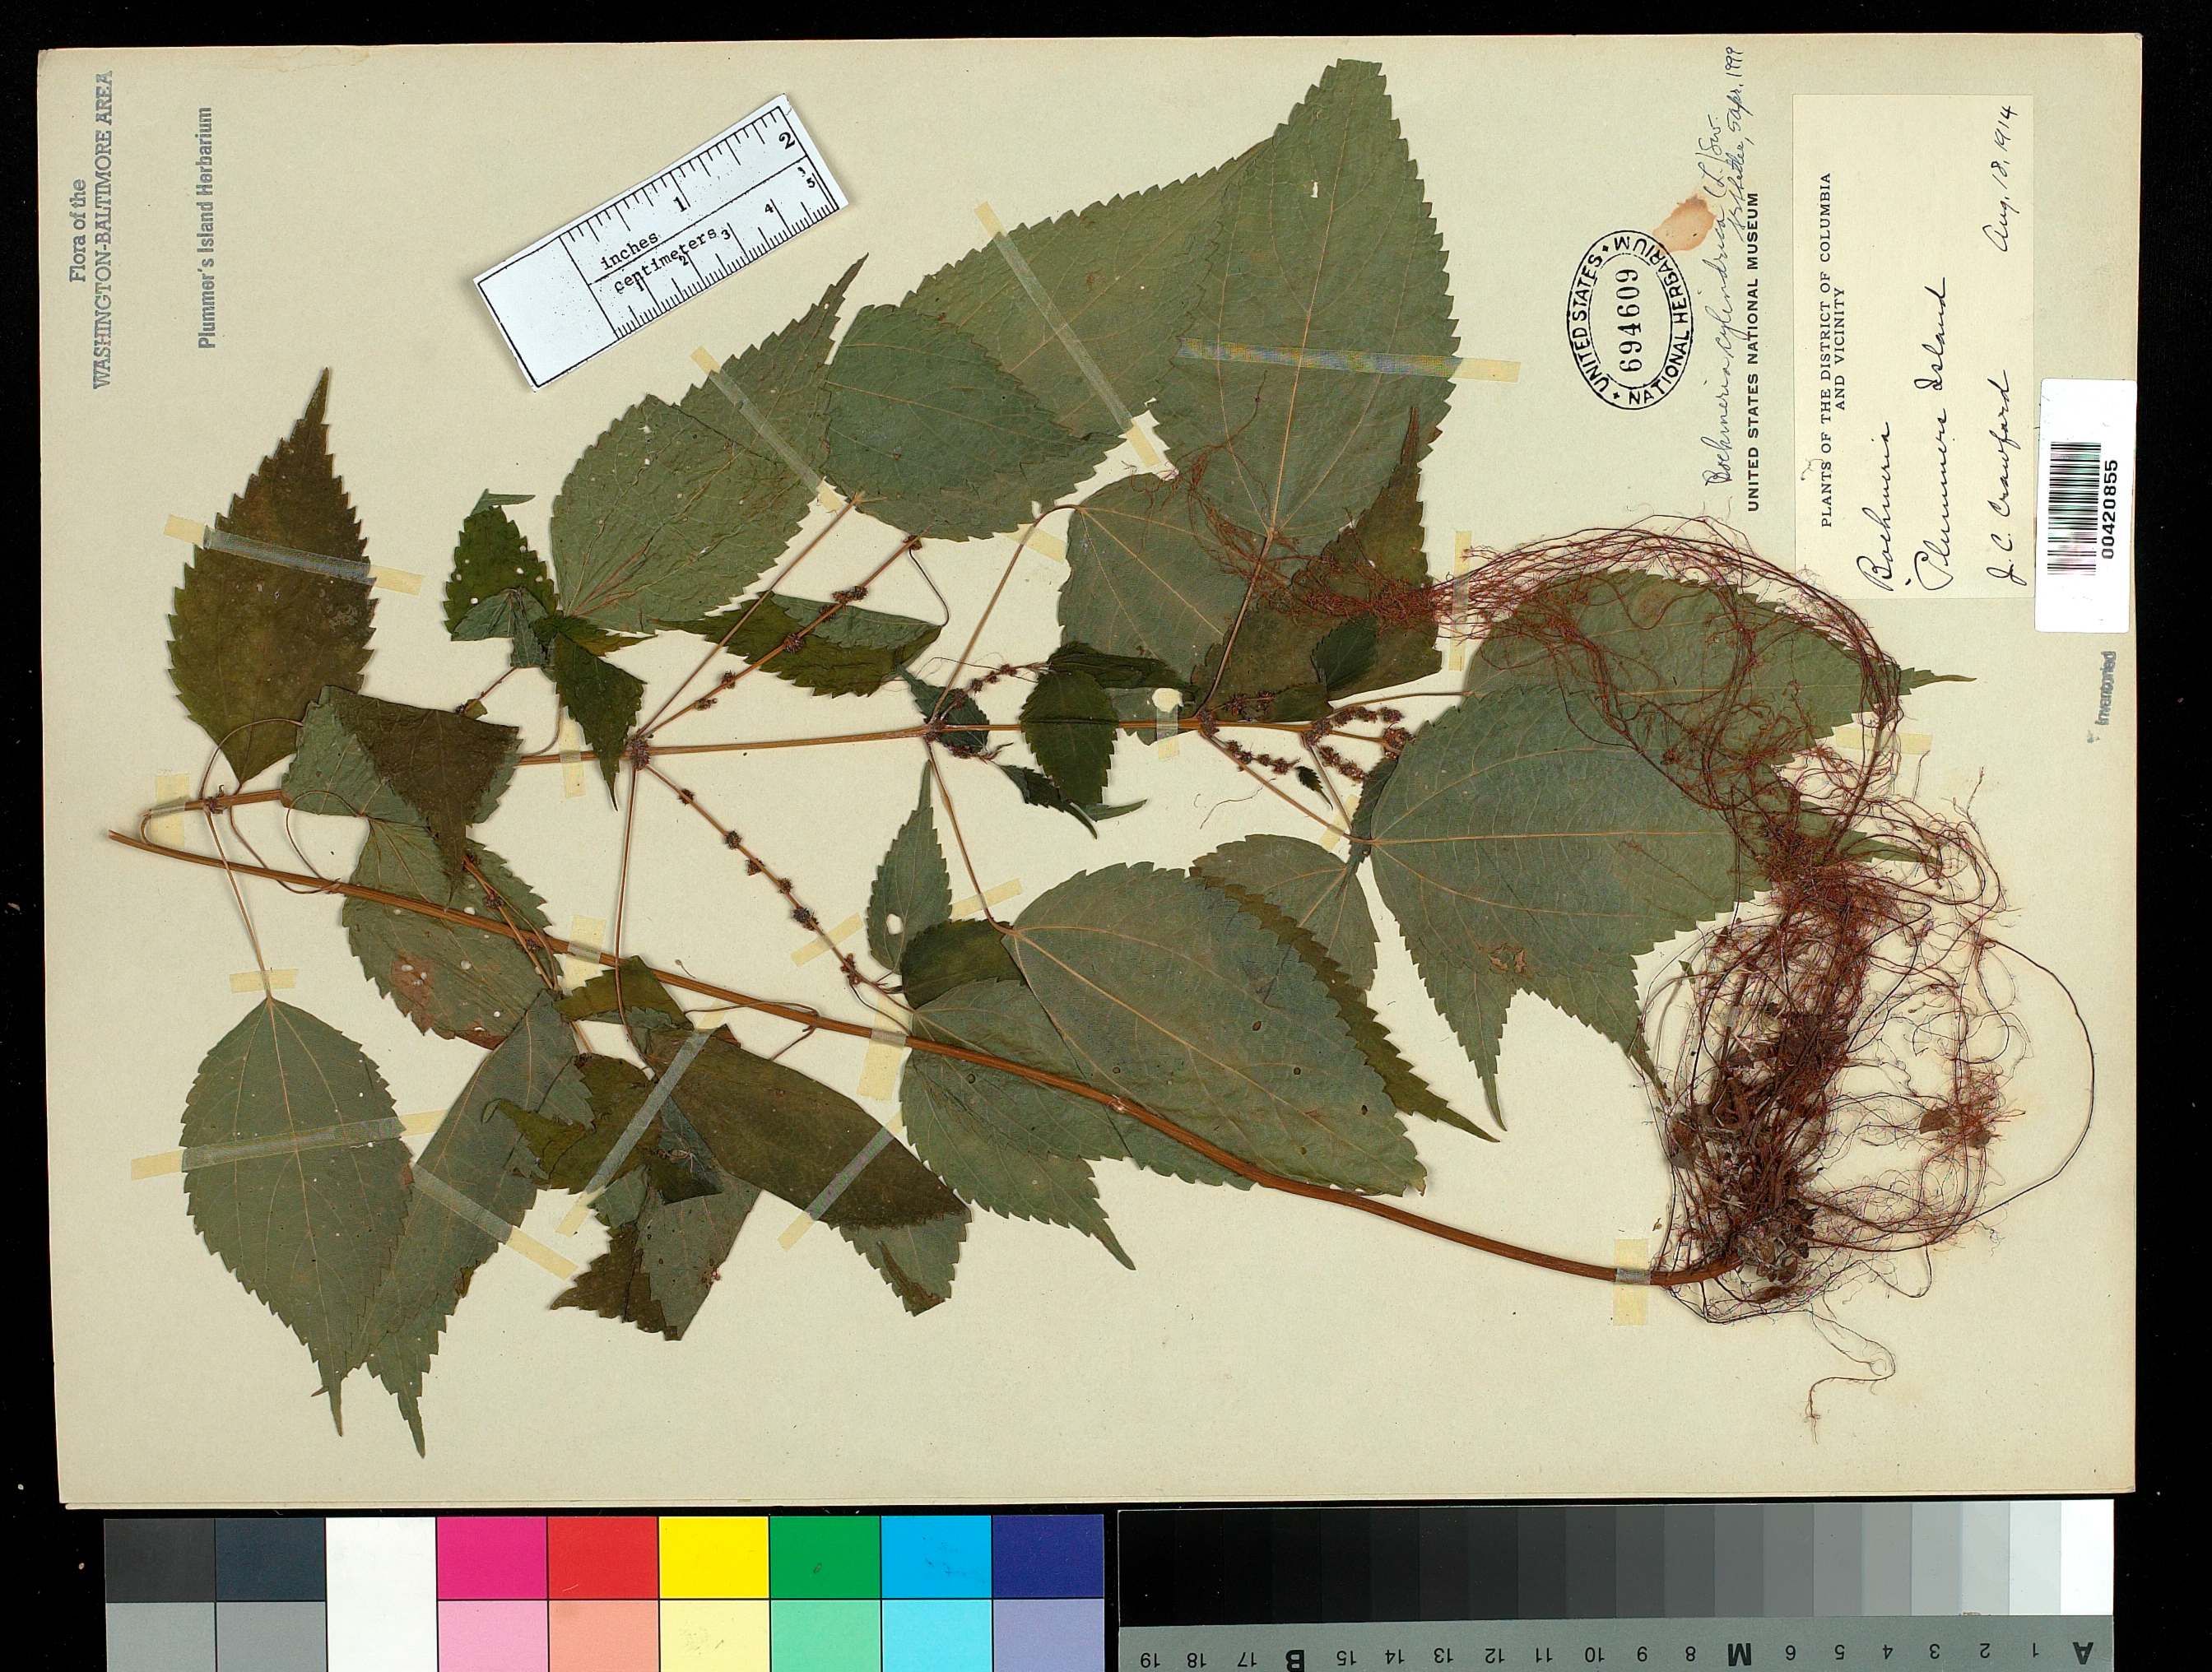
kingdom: Plantae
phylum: Tracheophyta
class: Magnoliopsida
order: Rosales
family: Urticaceae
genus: Boehmeria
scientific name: Boehmeria cylindrica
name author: (L.) Sw.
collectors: J. Crawford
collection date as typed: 18 Aug 1914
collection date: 1914-08-18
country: United States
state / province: Maryland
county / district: Montgomery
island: Plummers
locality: Plummer's Island C. & O. Canal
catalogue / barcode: US 694609